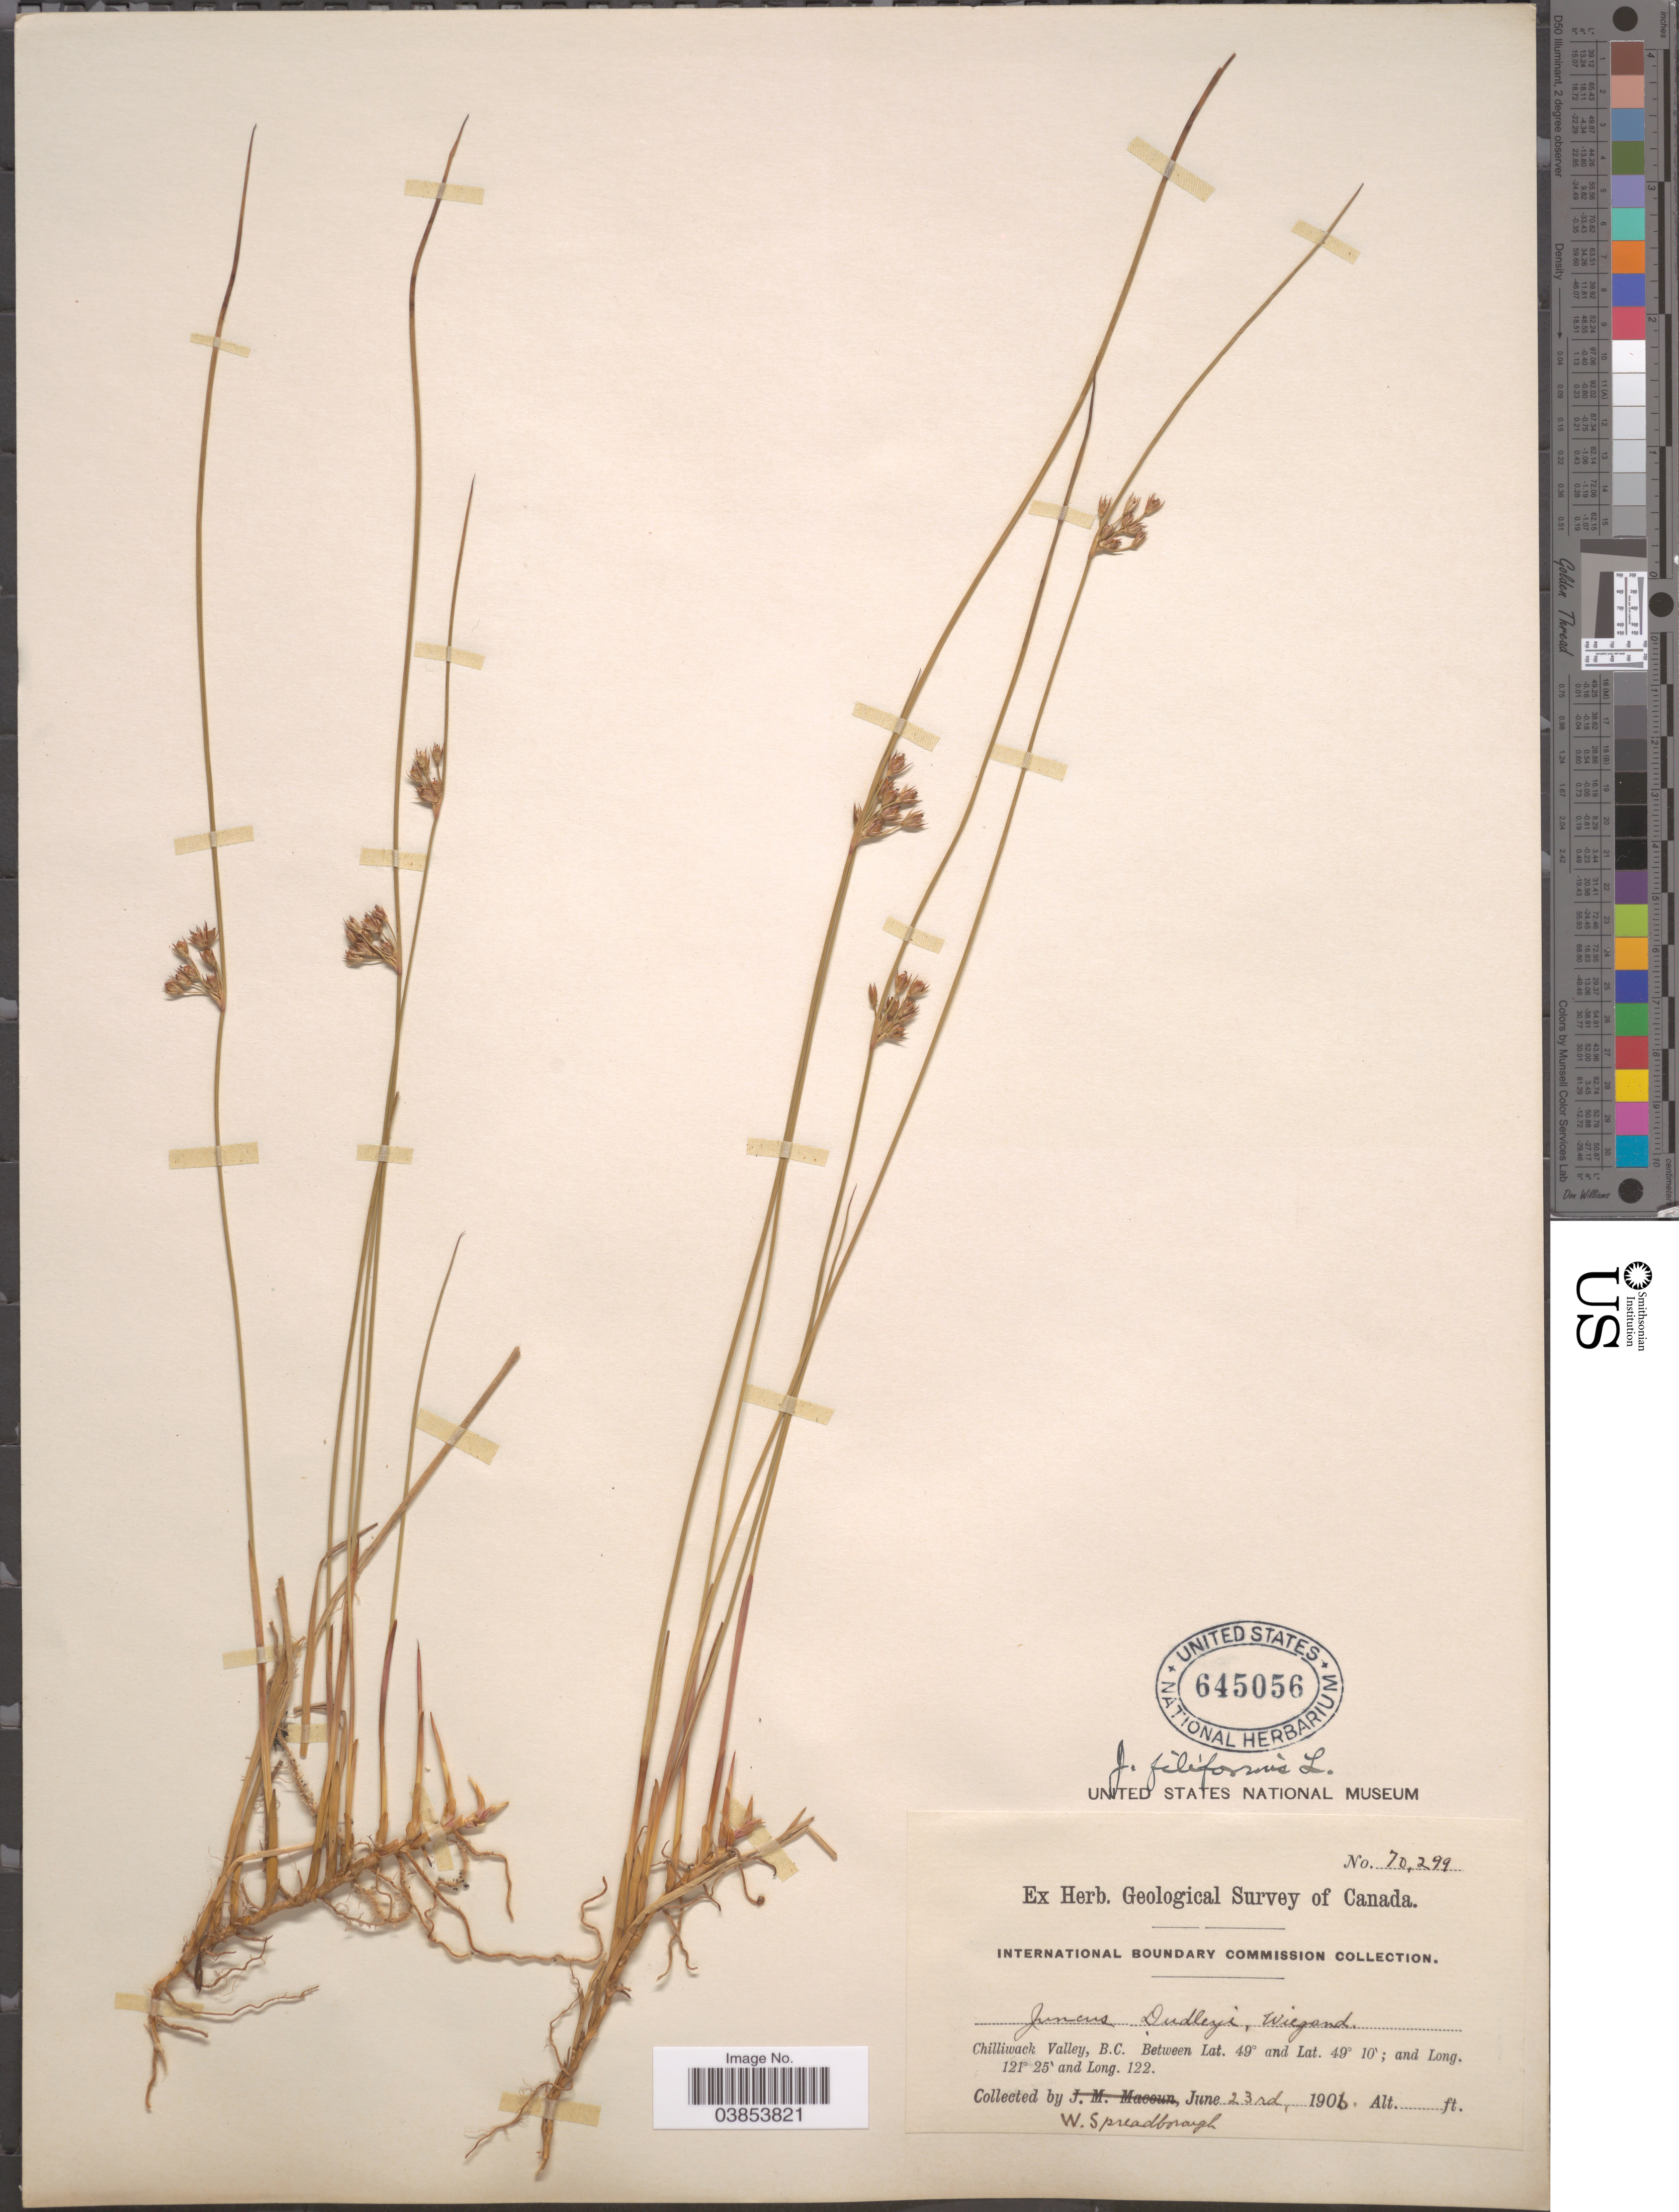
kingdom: Plantae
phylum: Tracheophyta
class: Liliopsida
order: Poales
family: Juncaceae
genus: Juncus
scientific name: Juncus filiformis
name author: L.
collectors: W. Spreadborough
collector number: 70299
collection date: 1906-06-23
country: Canada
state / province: British Columbia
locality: International Boundary Commission [unsure placement] Chilliwack Valley, B.C.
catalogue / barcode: US 645056